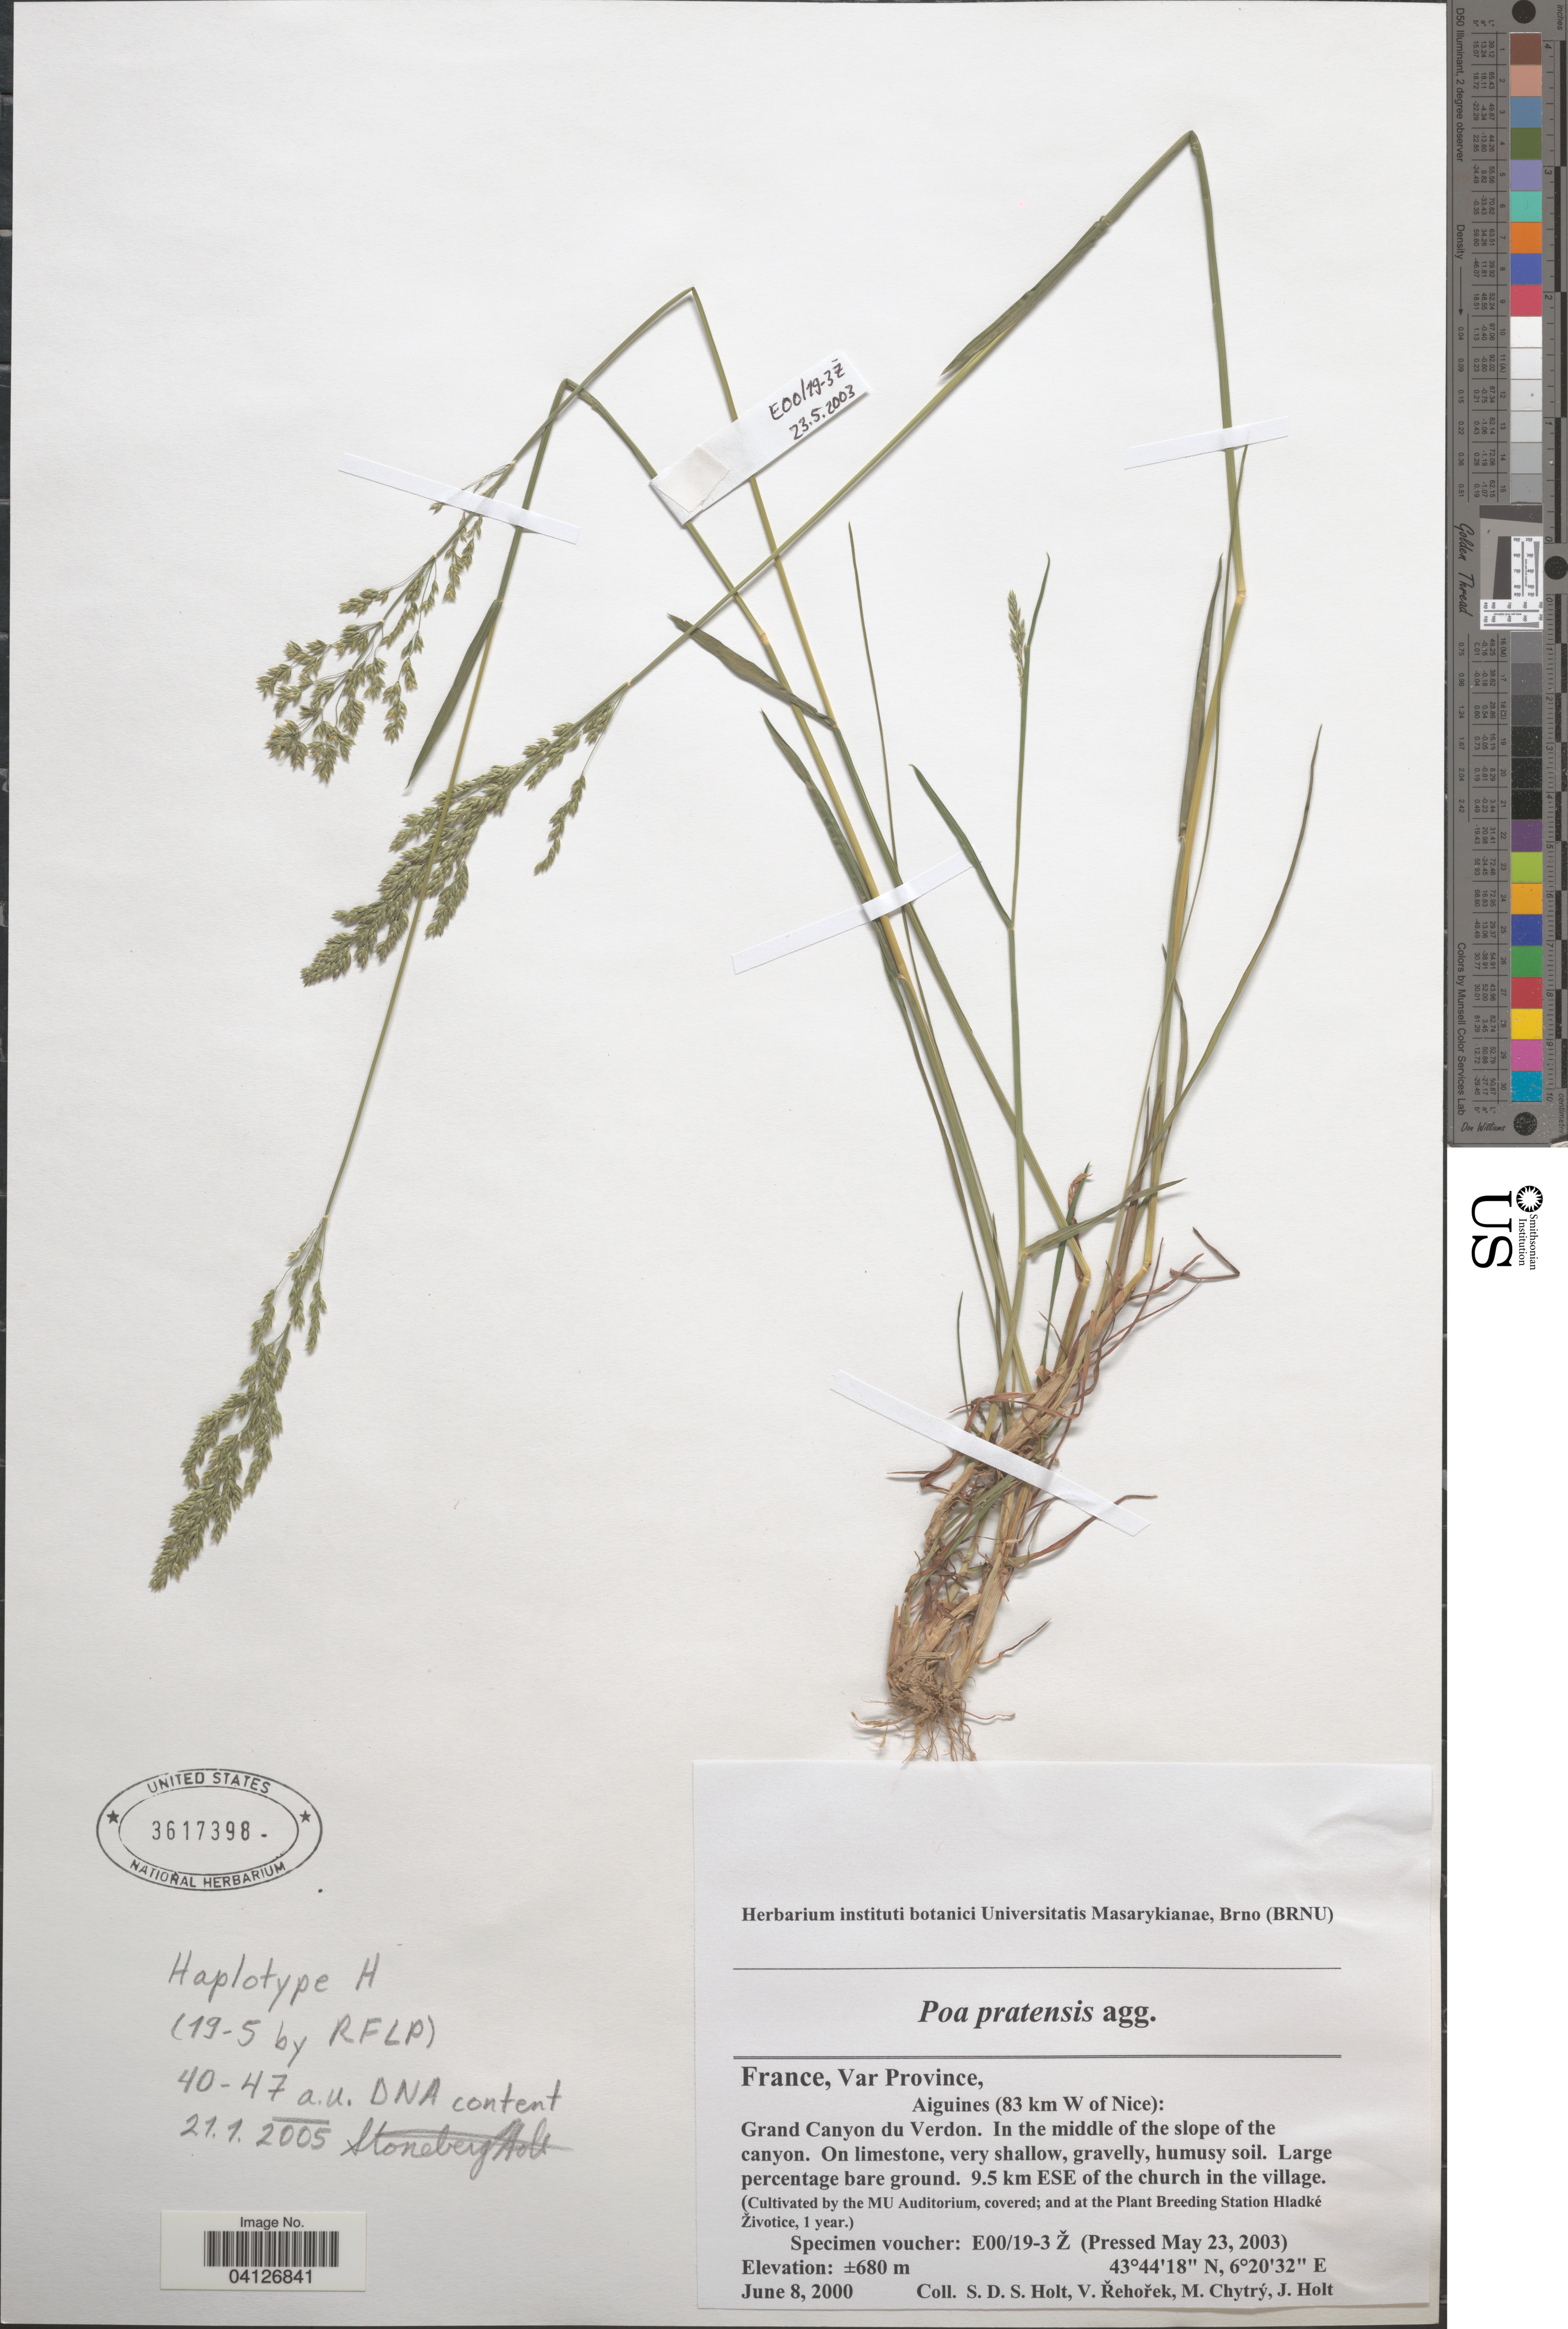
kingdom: Plantae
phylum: Tracheophyta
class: Liliopsida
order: Poales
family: Poaceae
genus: Poa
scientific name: Poa pratensis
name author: L.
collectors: Ex herb. instituti botanici Universitatis Masarykianae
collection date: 2003-05-23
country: Czechia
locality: By the MU Auditorium, covered; and at the Plant Breeding Station Hladké Životice, 1 year.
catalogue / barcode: US 3617398